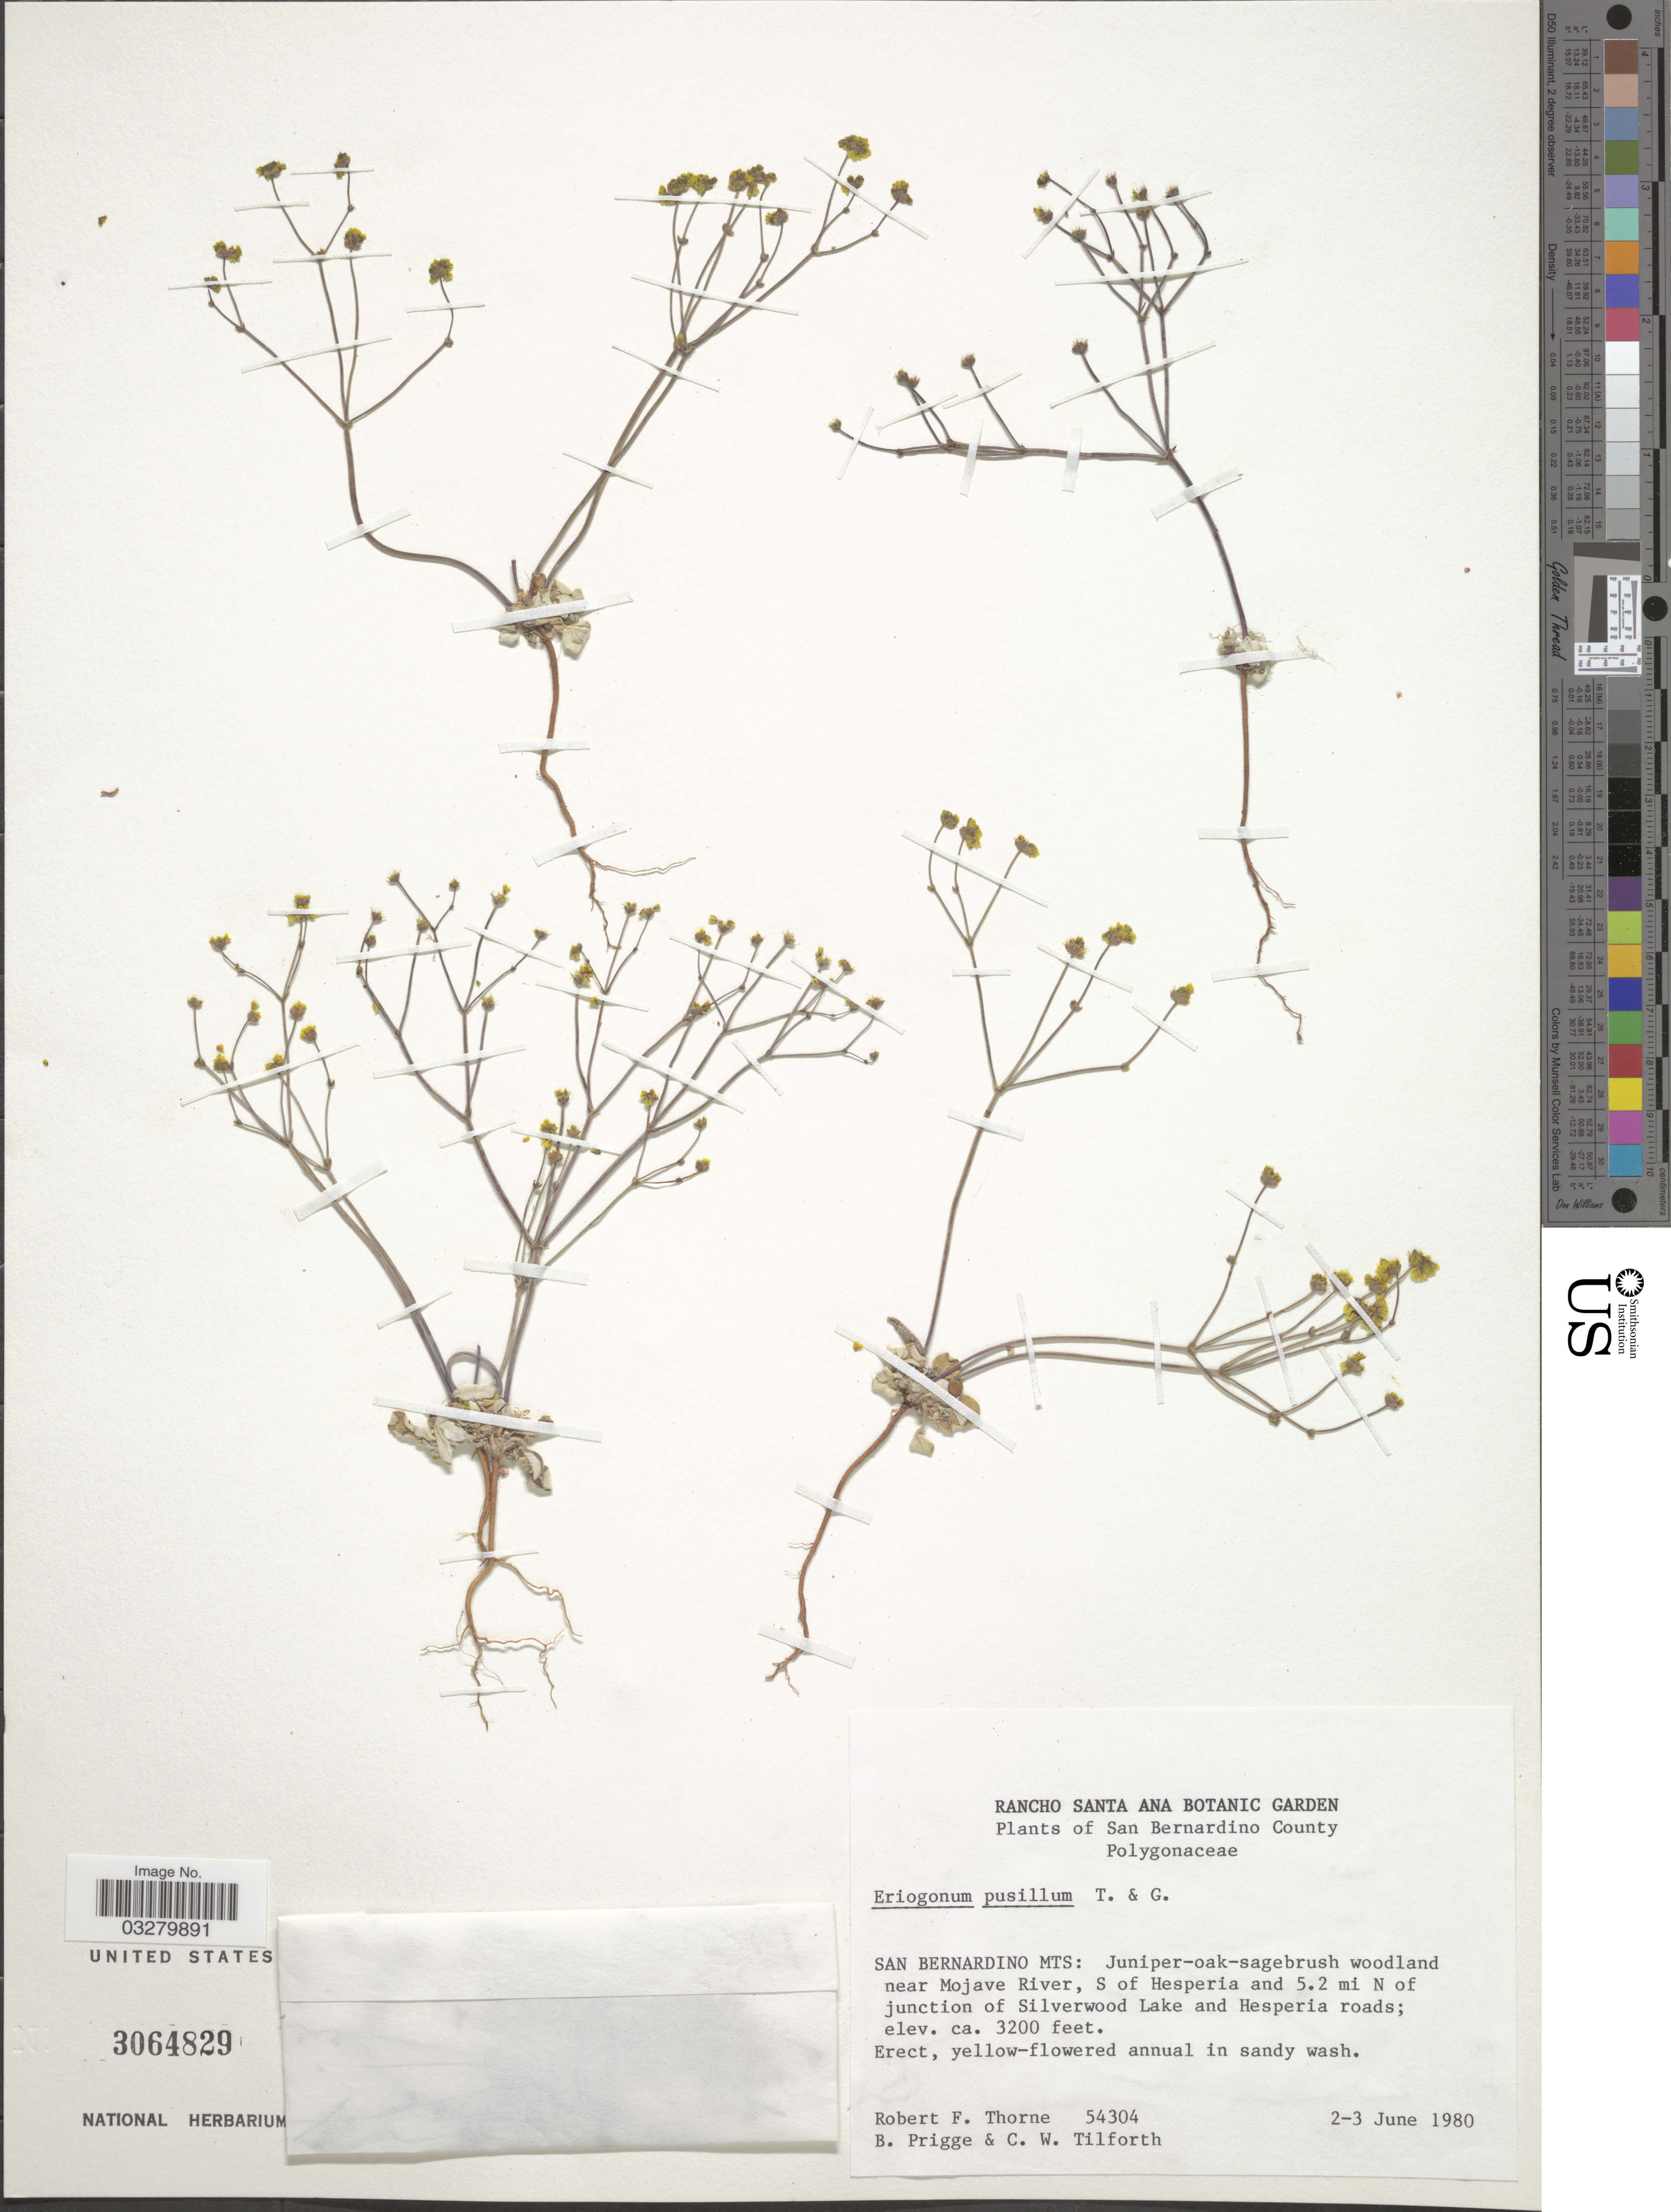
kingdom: Plantae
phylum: Tracheophyta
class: Magnoliopsida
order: Caryophyllales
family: Polygonaceae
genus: Eriogonum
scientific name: Eriogonum pusillum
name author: Torr. & A. Gray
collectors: R. F. Thorne, B. Prigge & C. Tilforth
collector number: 54304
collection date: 1980-06-02/1980-06-03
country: United States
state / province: California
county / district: San Bernardino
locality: San Bernardino County. San Bernardino Mts: Juniper-oak-sagebrush woodland near Mojave River, S of Hesperia and 5.2 mi N of junction of Silverwood Lake and Hesperia roads.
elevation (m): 975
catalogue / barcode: US 3064829